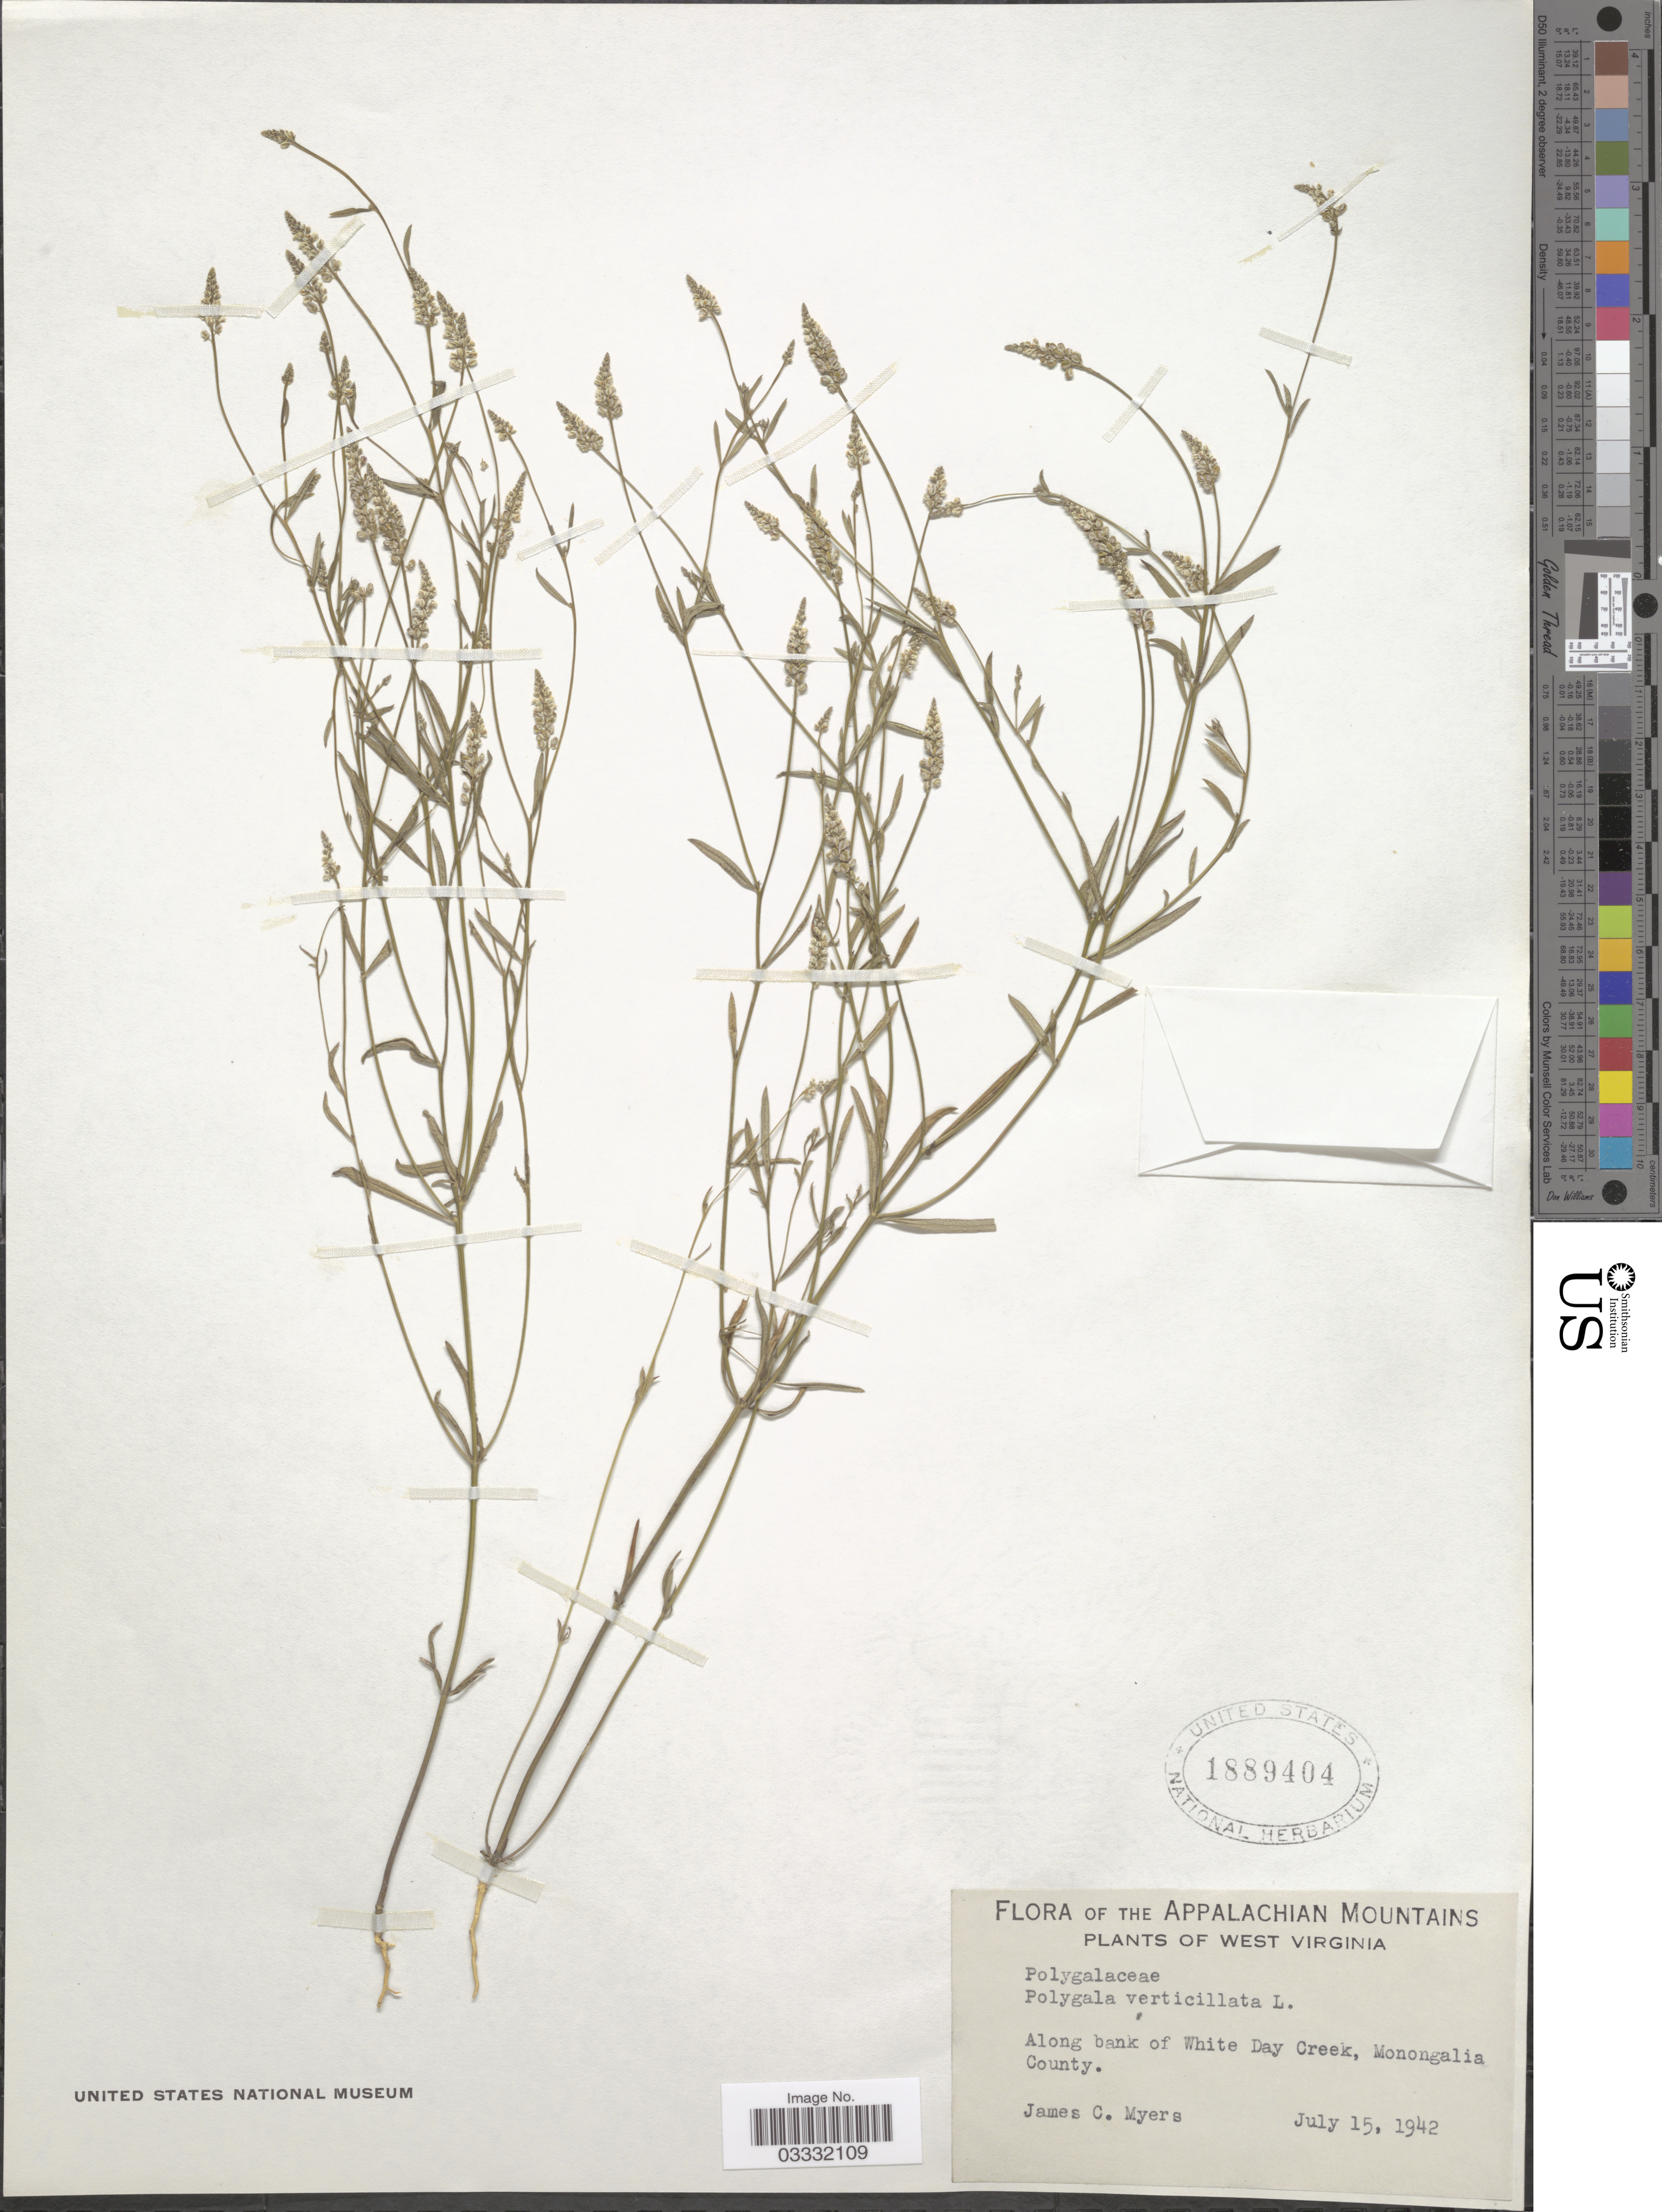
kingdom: Plantae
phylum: Tracheophyta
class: Magnoliopsida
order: Fabales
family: Polygalaceae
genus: Polygala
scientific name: Polygala verticillata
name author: L.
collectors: J. C. Myers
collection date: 1942-07-15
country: United States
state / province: West Virginia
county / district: Monongalia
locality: The Appalachian Mountains. Along bank of White Day Creek, Monogalia County.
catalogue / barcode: US 1889404